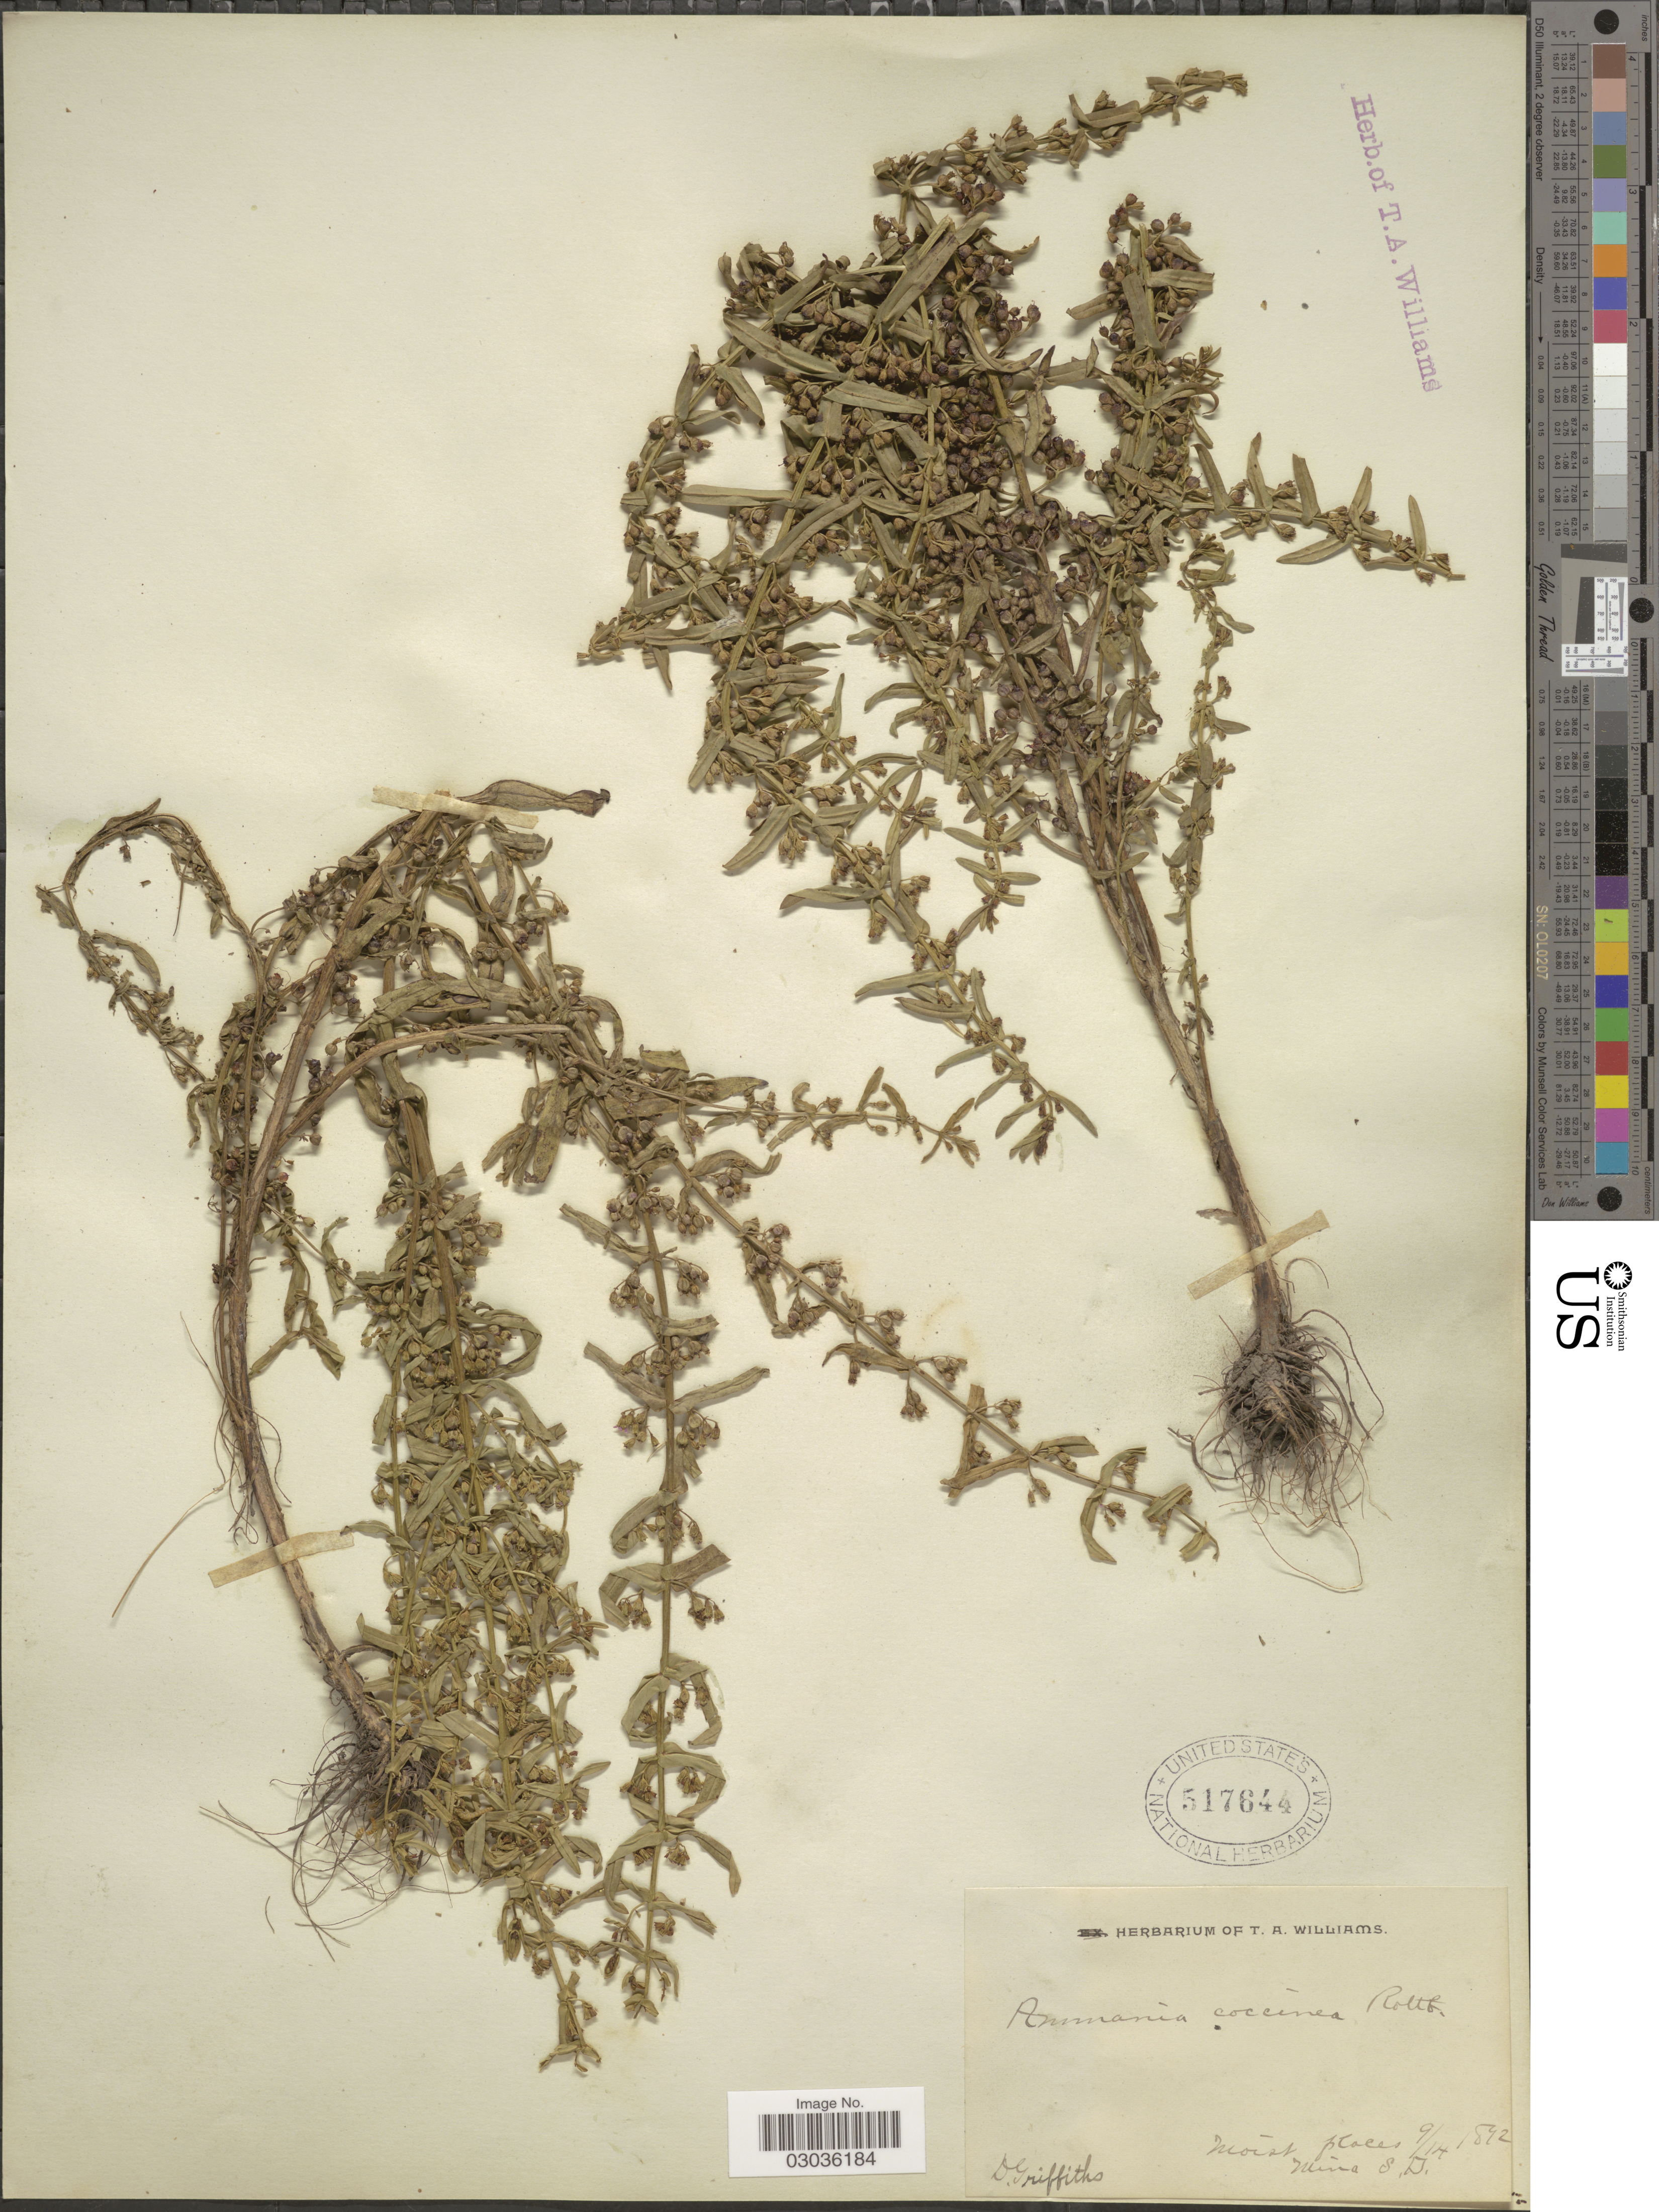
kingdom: Plantae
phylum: Tracheophyta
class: Magnoliopsida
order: Myrtales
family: Lythraceae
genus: Ammannia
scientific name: Ammannia auriculata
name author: Willd.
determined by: Strong, Mark T., (BOT), Smithsonian Institution - National Museum of Natural History (UNITED STATES)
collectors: D. Griffiths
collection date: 1892-09-14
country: United States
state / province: South Dakota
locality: Mina.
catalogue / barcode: US 517644